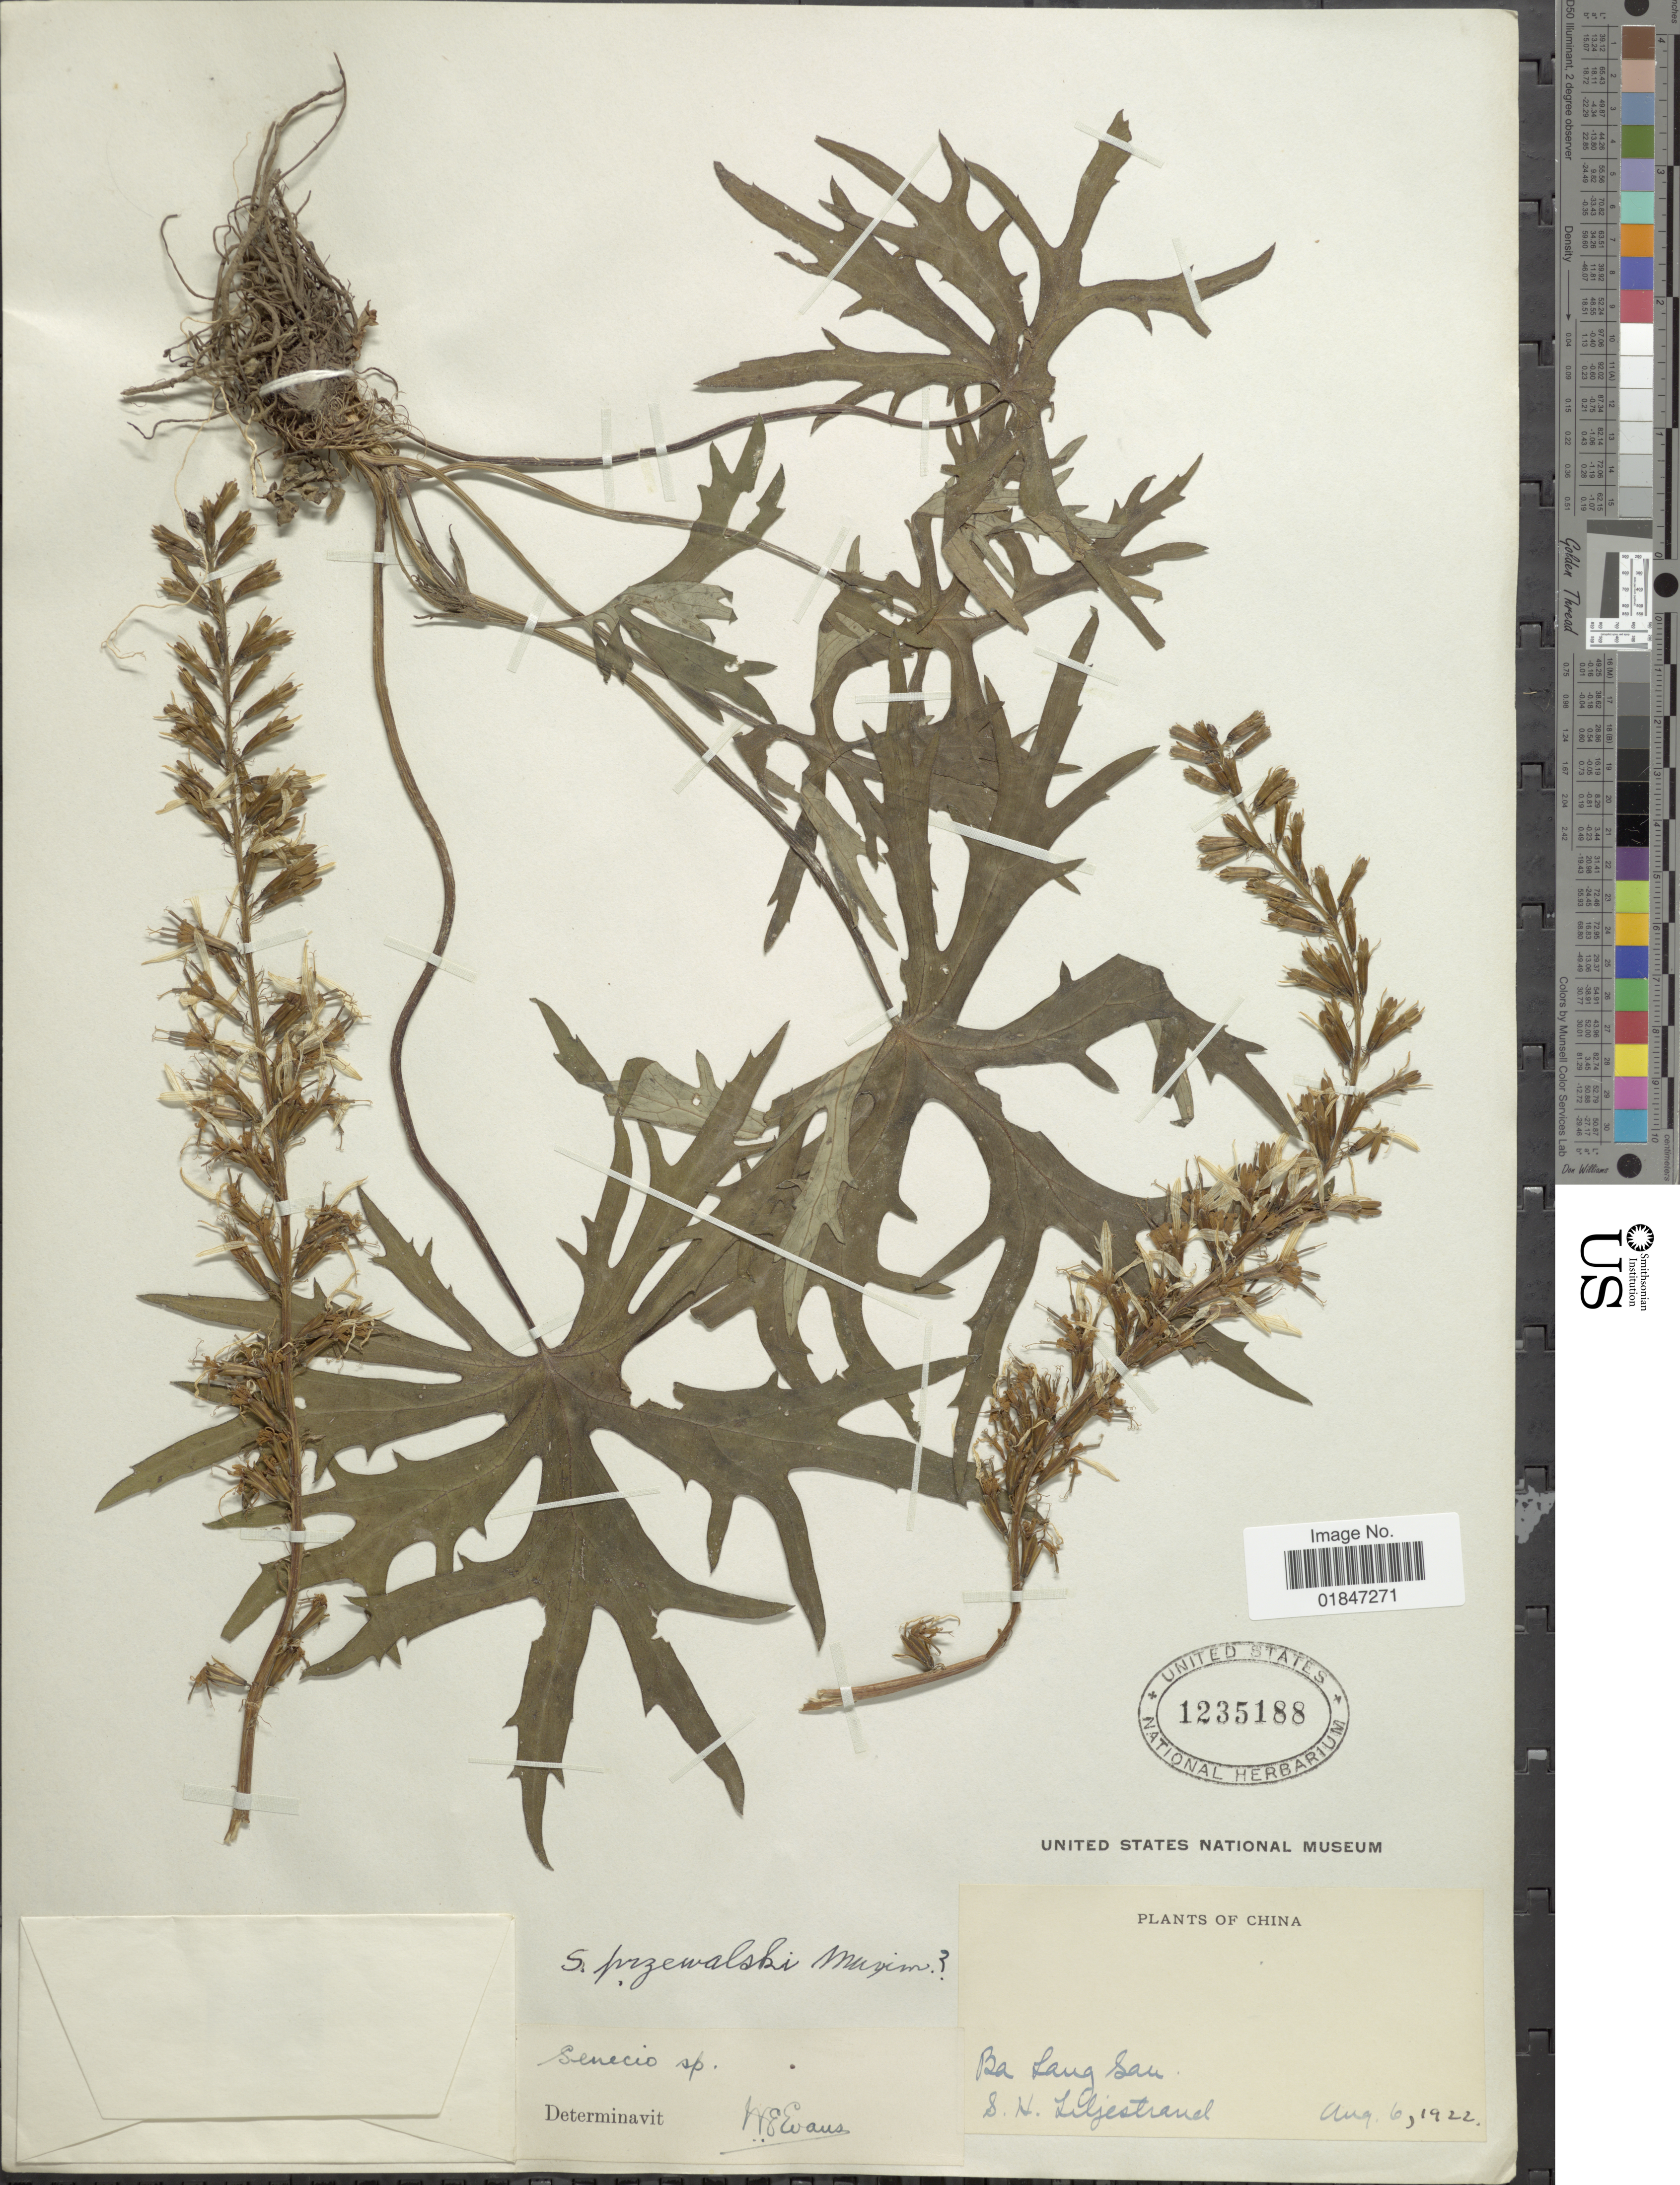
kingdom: Plantae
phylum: Tracheophyta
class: Magnoliopsida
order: Asterales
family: Asteraceae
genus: Ligularia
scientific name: Ligularia przewalskii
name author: (Maximowicz) Diels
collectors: S. Liljestrand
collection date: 1922-08-06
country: China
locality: Ba Lang San. [interpreted]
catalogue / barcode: US 1235188